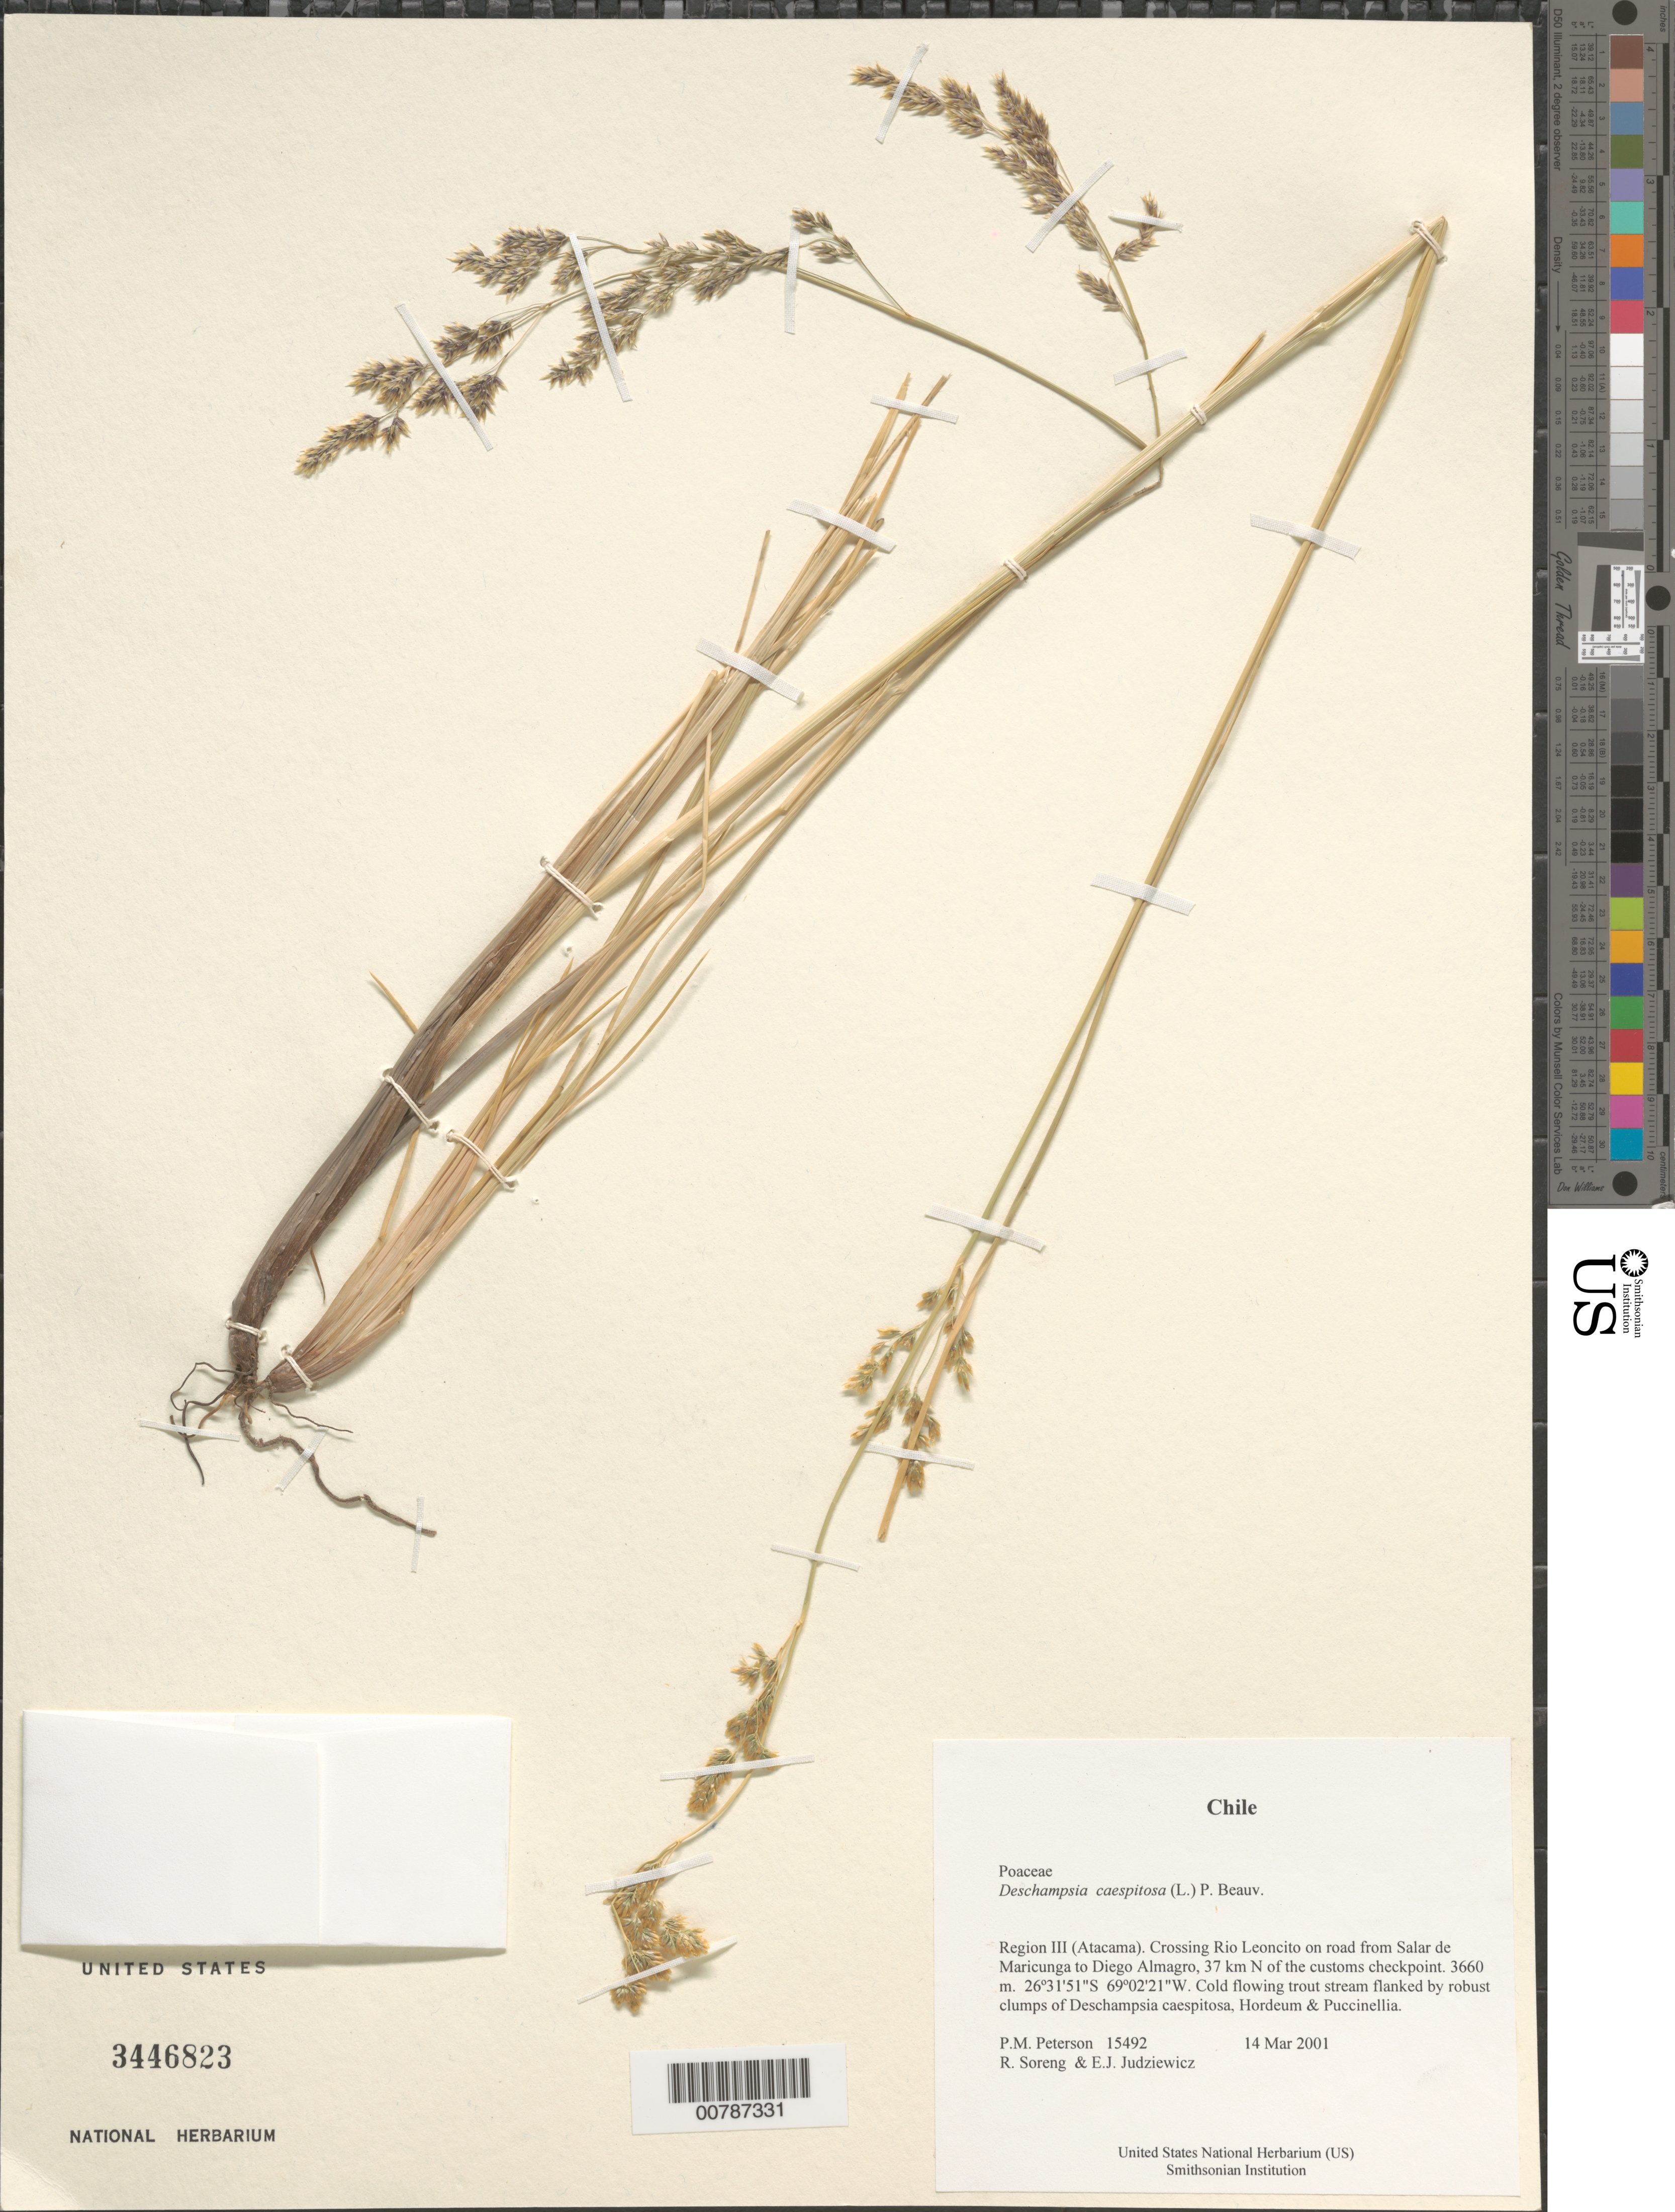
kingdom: Plantae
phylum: Tracheophyta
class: Liliopsida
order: Poales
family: Poaceae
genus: Deschampsia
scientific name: Deschampsia cespitosa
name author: (L.) P. Beauv.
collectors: P. M. Peterson, R. J. Soreng & E. J. Judziewicz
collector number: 15492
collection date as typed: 14 Mar 2001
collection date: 2001-03-14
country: Chile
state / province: Atacama (III)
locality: Crossing Rio Leoncito on road from Salar de Maricunga to Diego Almagro, 37 km N of the customs checkpoint.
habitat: Cold flowing trout stream flanked by robust clumps of Deschampsia caespitosa, Hordeum & Puccinellia.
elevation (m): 3660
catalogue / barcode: US 3446823